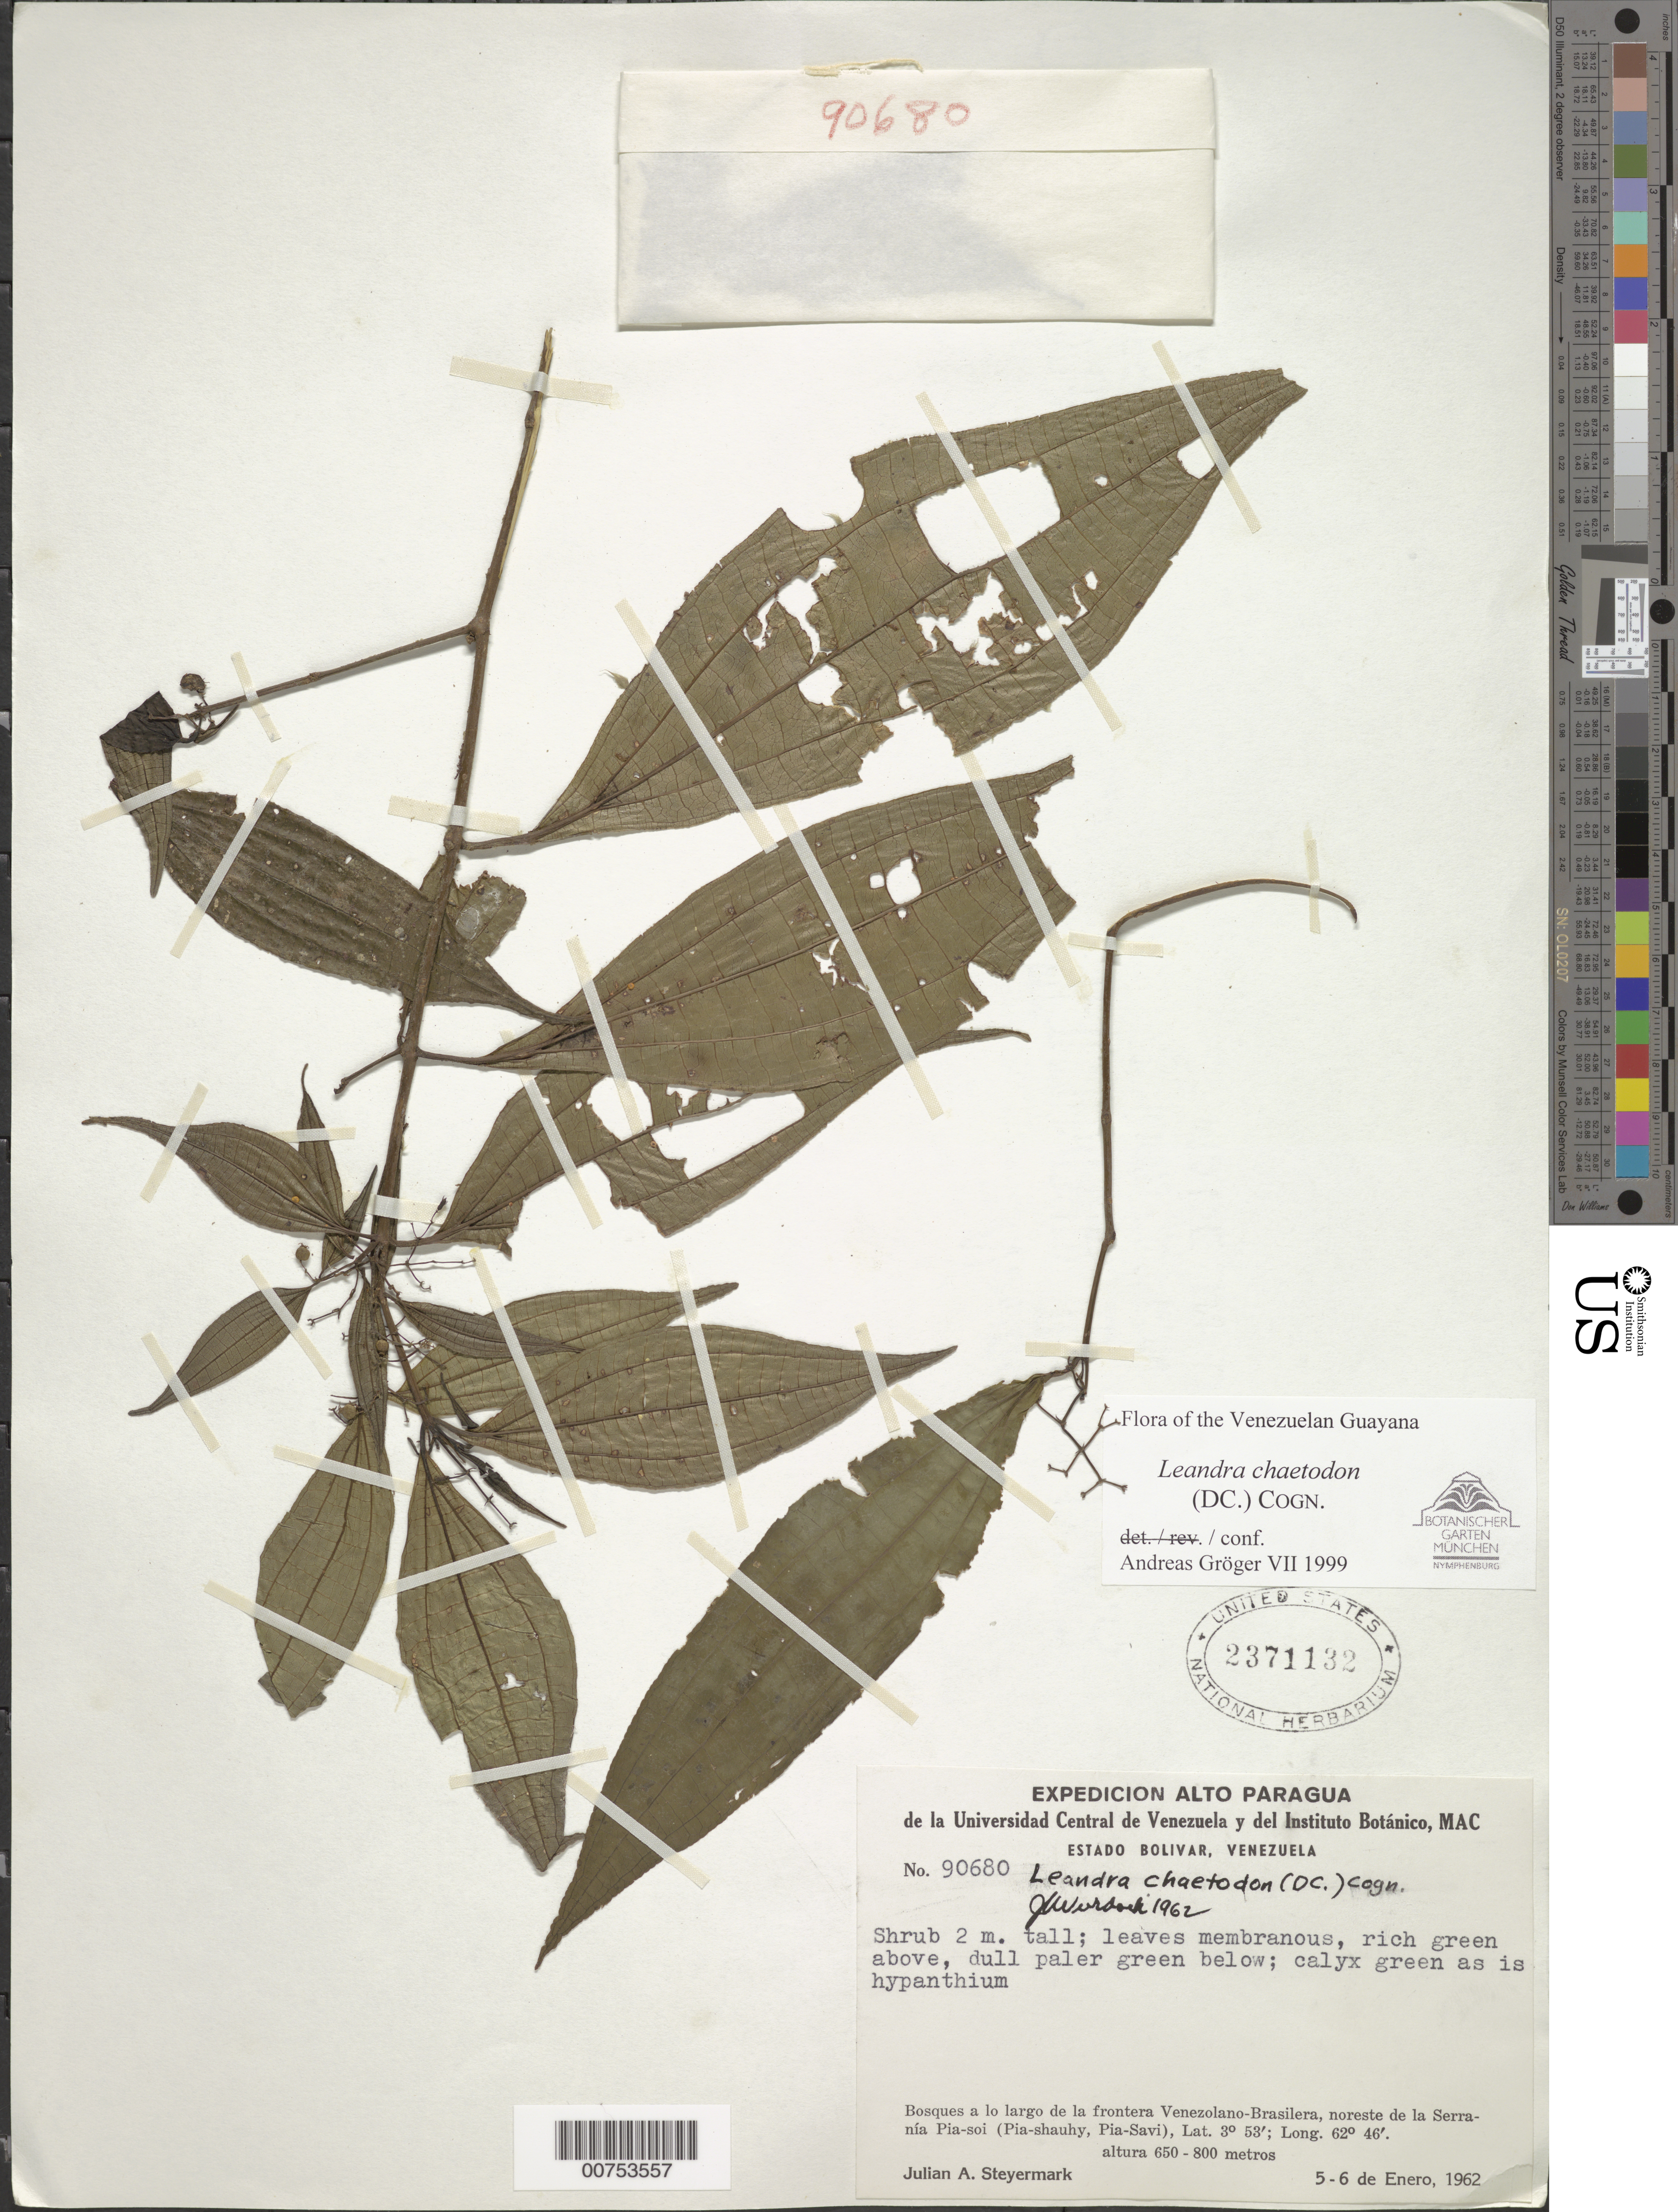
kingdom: Plantae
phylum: Tracheophyta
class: Magnoliopsida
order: Myrtales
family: Melastomataceae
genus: Leandra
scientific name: Leandra chaetodon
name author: (DC.) Cogn.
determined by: Gröger, A.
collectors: J. Steyermark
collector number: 90680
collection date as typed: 5-Jan-62 to 6-Jan-62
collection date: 1962-01-05/1962-01-06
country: Venezuela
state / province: Bolívar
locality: Serranía Pia-soi, NE of; on Venezuela-Brazil border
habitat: Forest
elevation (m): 650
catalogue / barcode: US 2371132